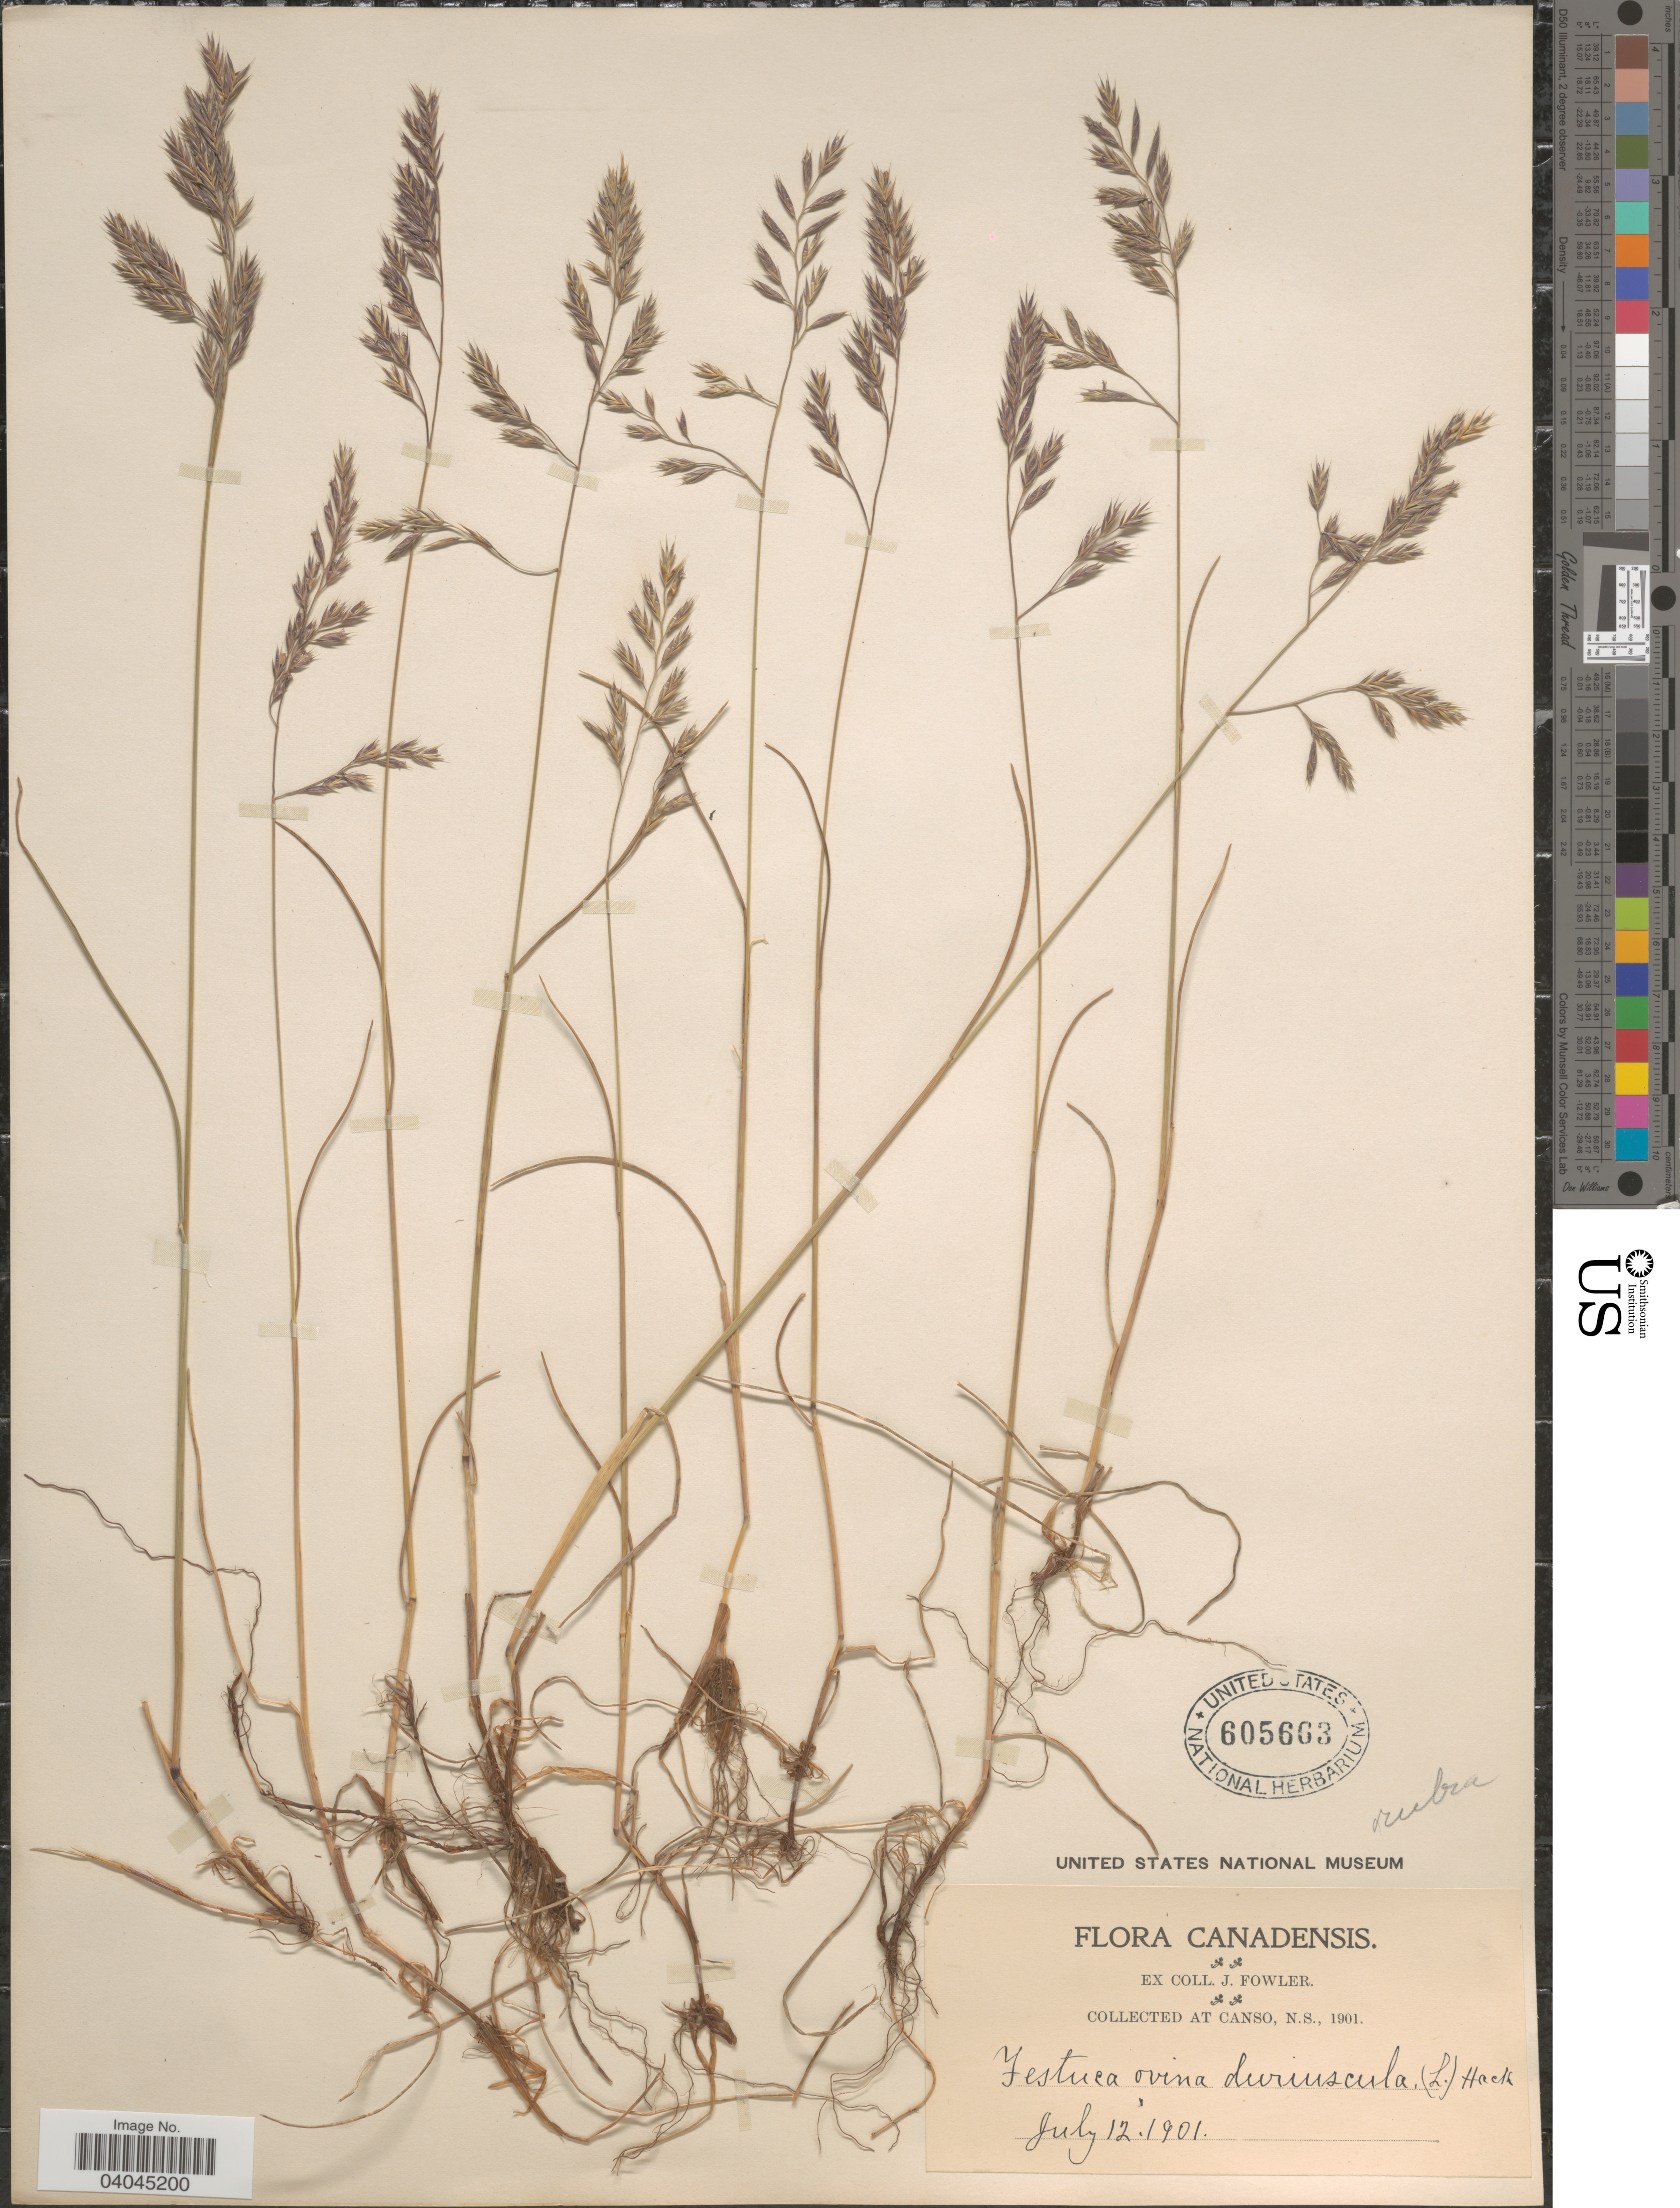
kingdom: Plantae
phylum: Tracheophyta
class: Liliopsida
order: Poales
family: Poaceae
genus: Festuca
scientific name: Festuca rubra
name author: L.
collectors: J. Fowler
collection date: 1901-07-12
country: Canada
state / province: Nova Scotia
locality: At Canso.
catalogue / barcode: US 605663